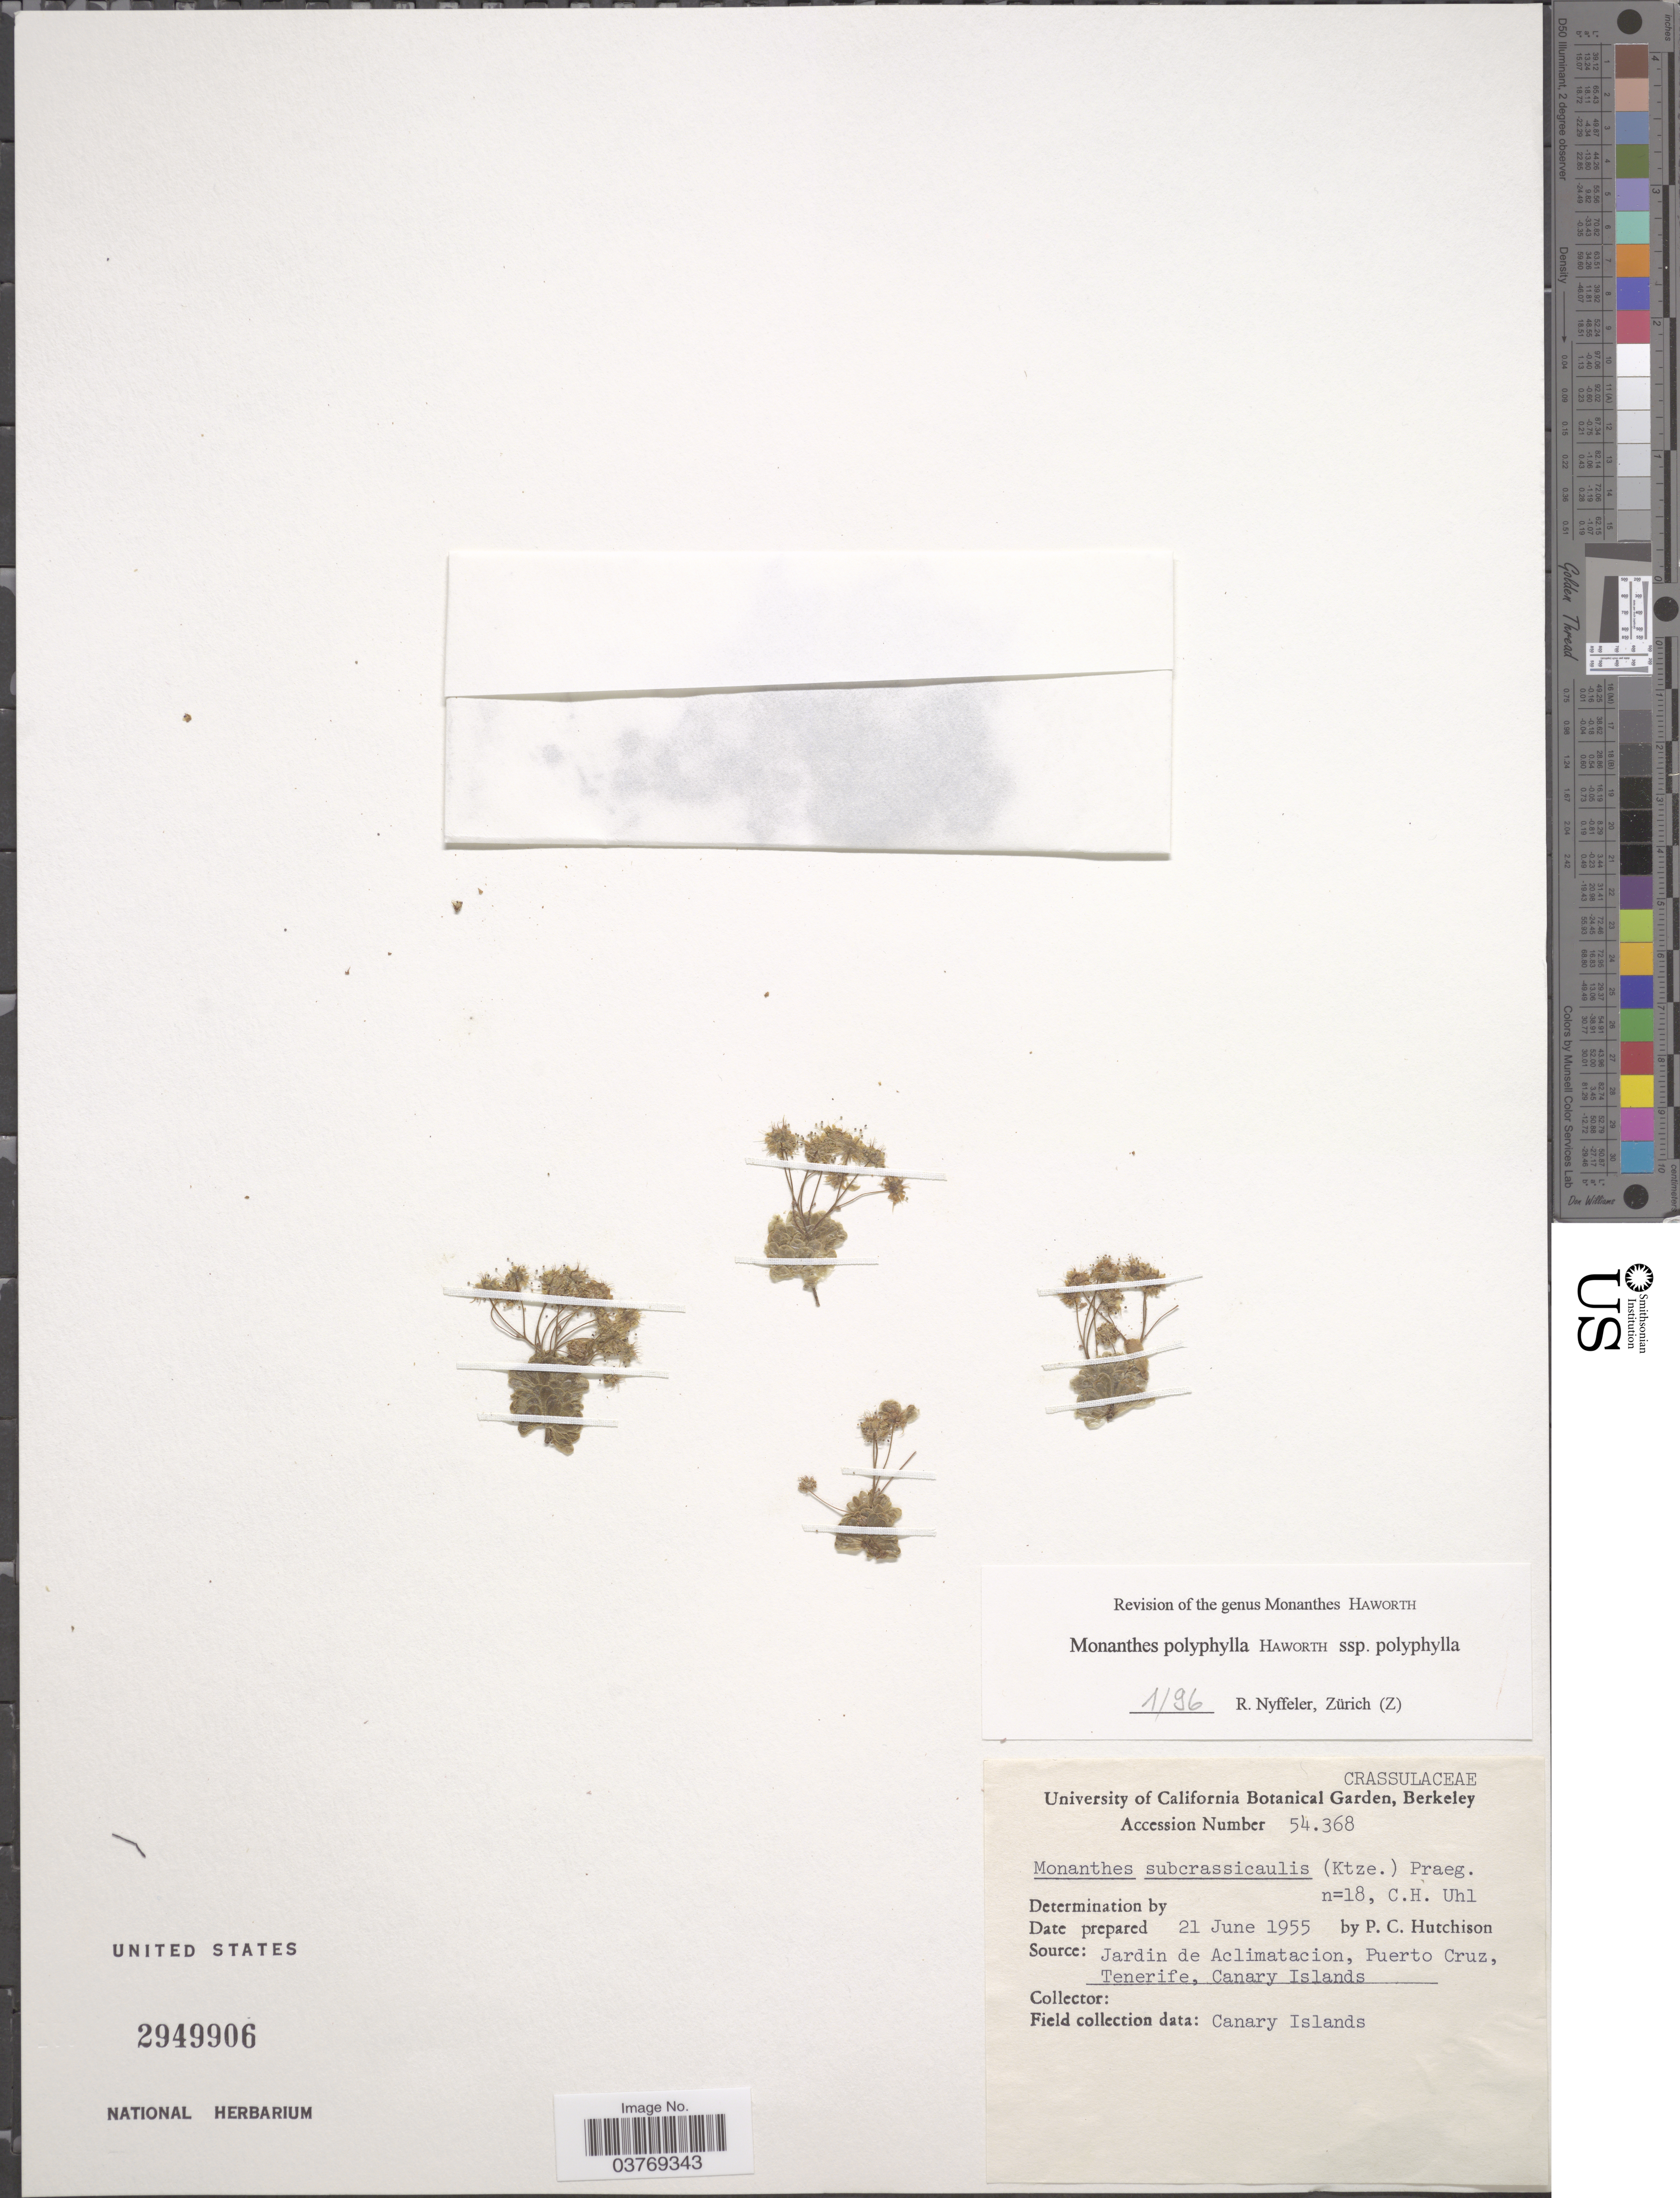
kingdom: Plantae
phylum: Tracheophyta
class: Magnoliopsida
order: Saxifragales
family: Crassulaceae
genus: Monanthes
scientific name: Monanthes polyphylla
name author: (Aiton) Haw.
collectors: P. C. Hutchison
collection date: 1955-06-21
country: United States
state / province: California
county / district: Alameda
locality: University of California Botanical Garden, Berkeley.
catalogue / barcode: US 2949906